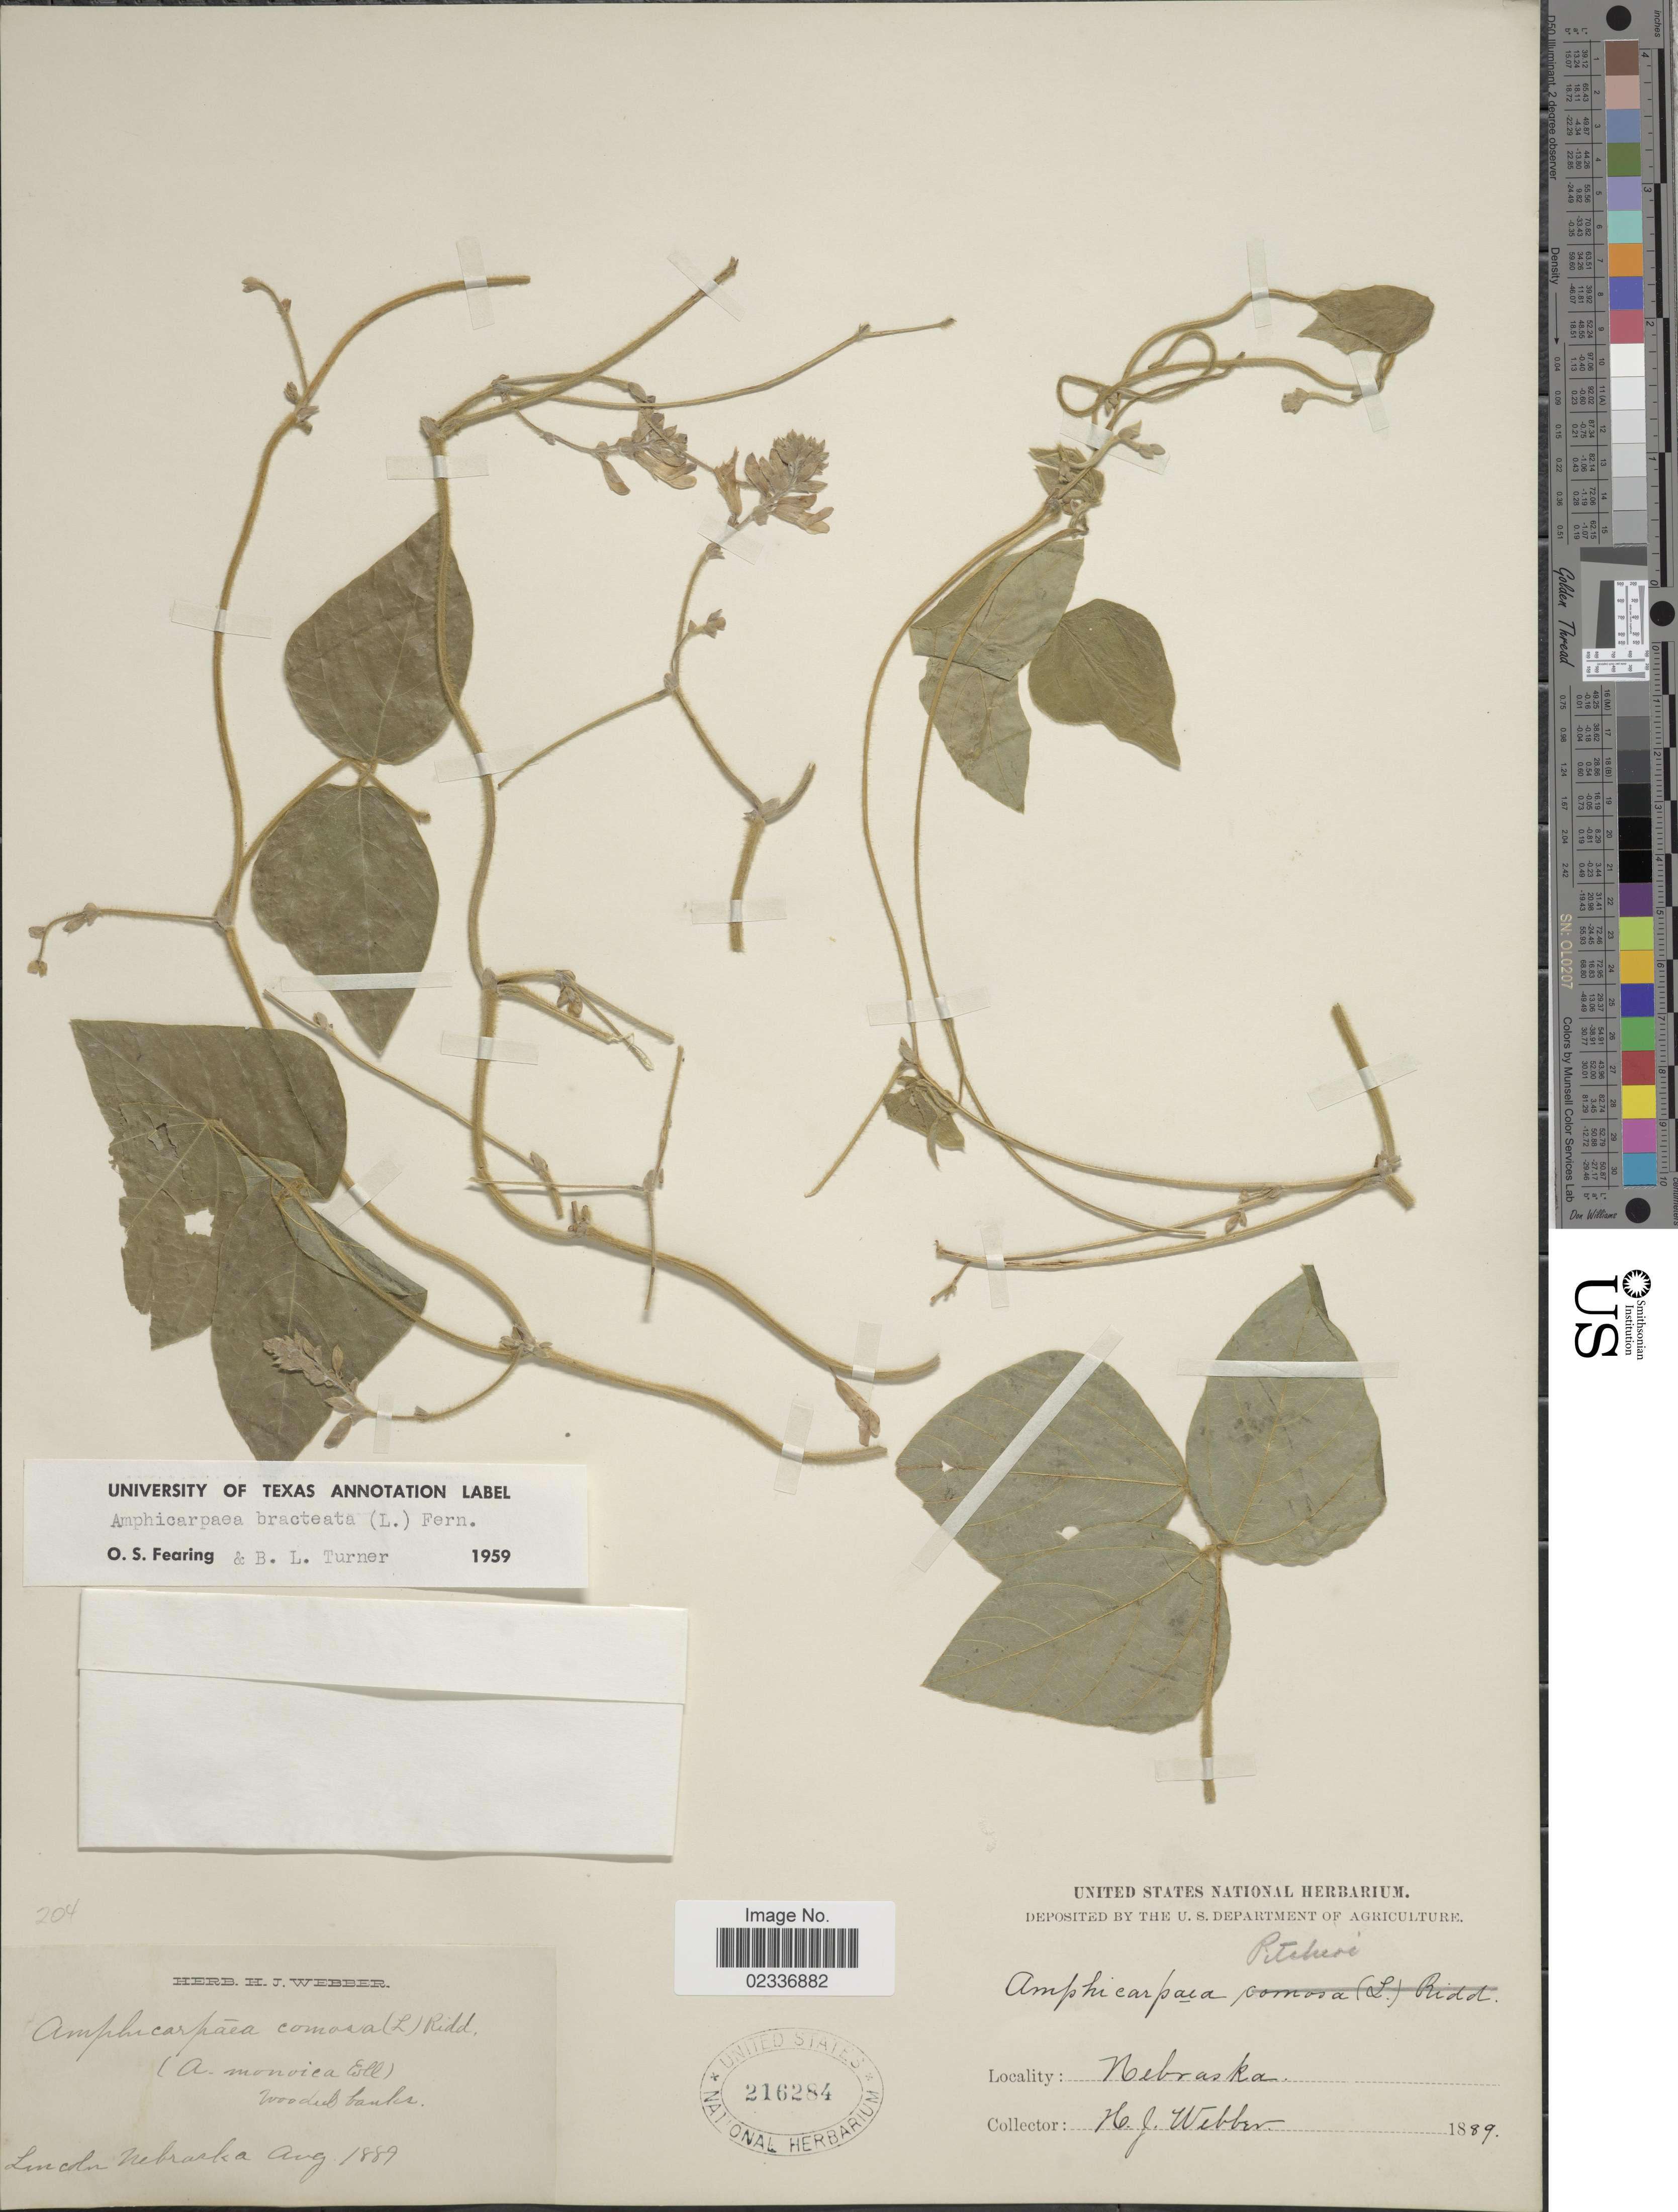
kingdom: Plantae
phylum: Tracheophyta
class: Magnoliopsida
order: Fabales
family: Fabaceae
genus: Amphicarpaea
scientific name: Amphicarpaea bracteata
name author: (L.) Fernald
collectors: H. Webber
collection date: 1889-08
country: United States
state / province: Nebraska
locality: Lincoln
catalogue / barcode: US 216284